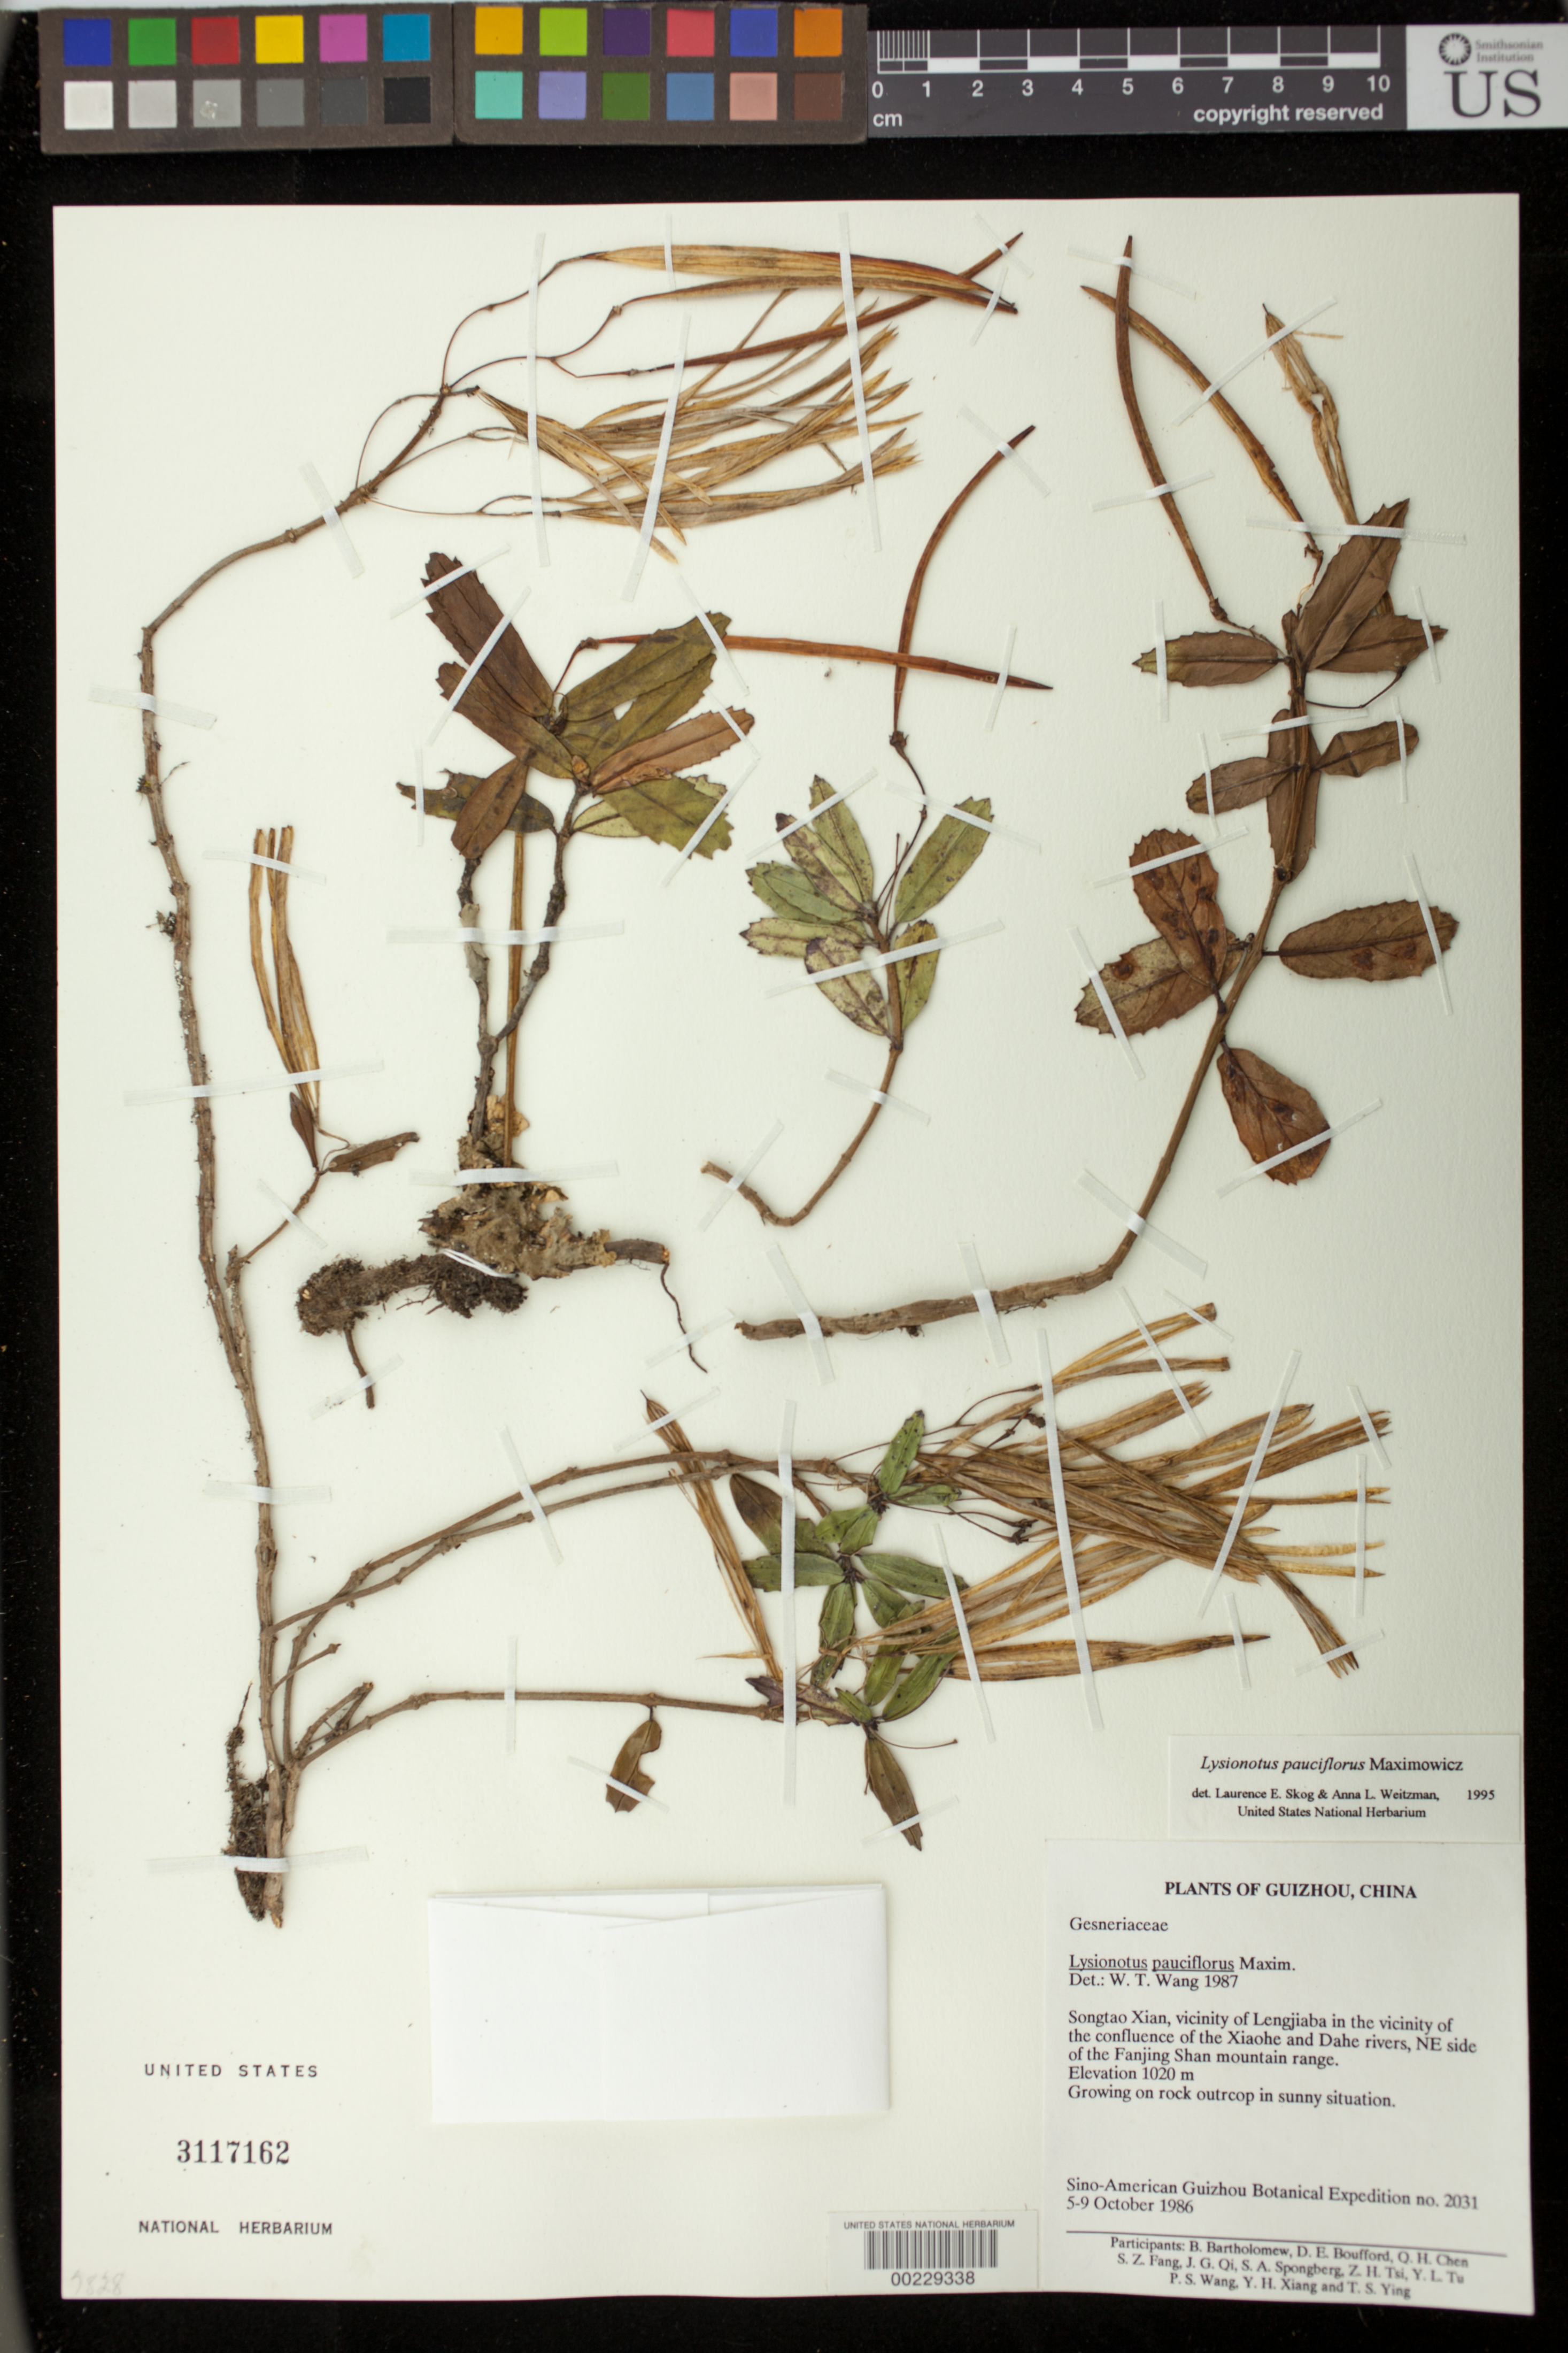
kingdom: Plantae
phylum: Tracheophyta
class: Magnoliopsida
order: Lamiales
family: Gesneriaceae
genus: Lysionotus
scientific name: Lysionotus pauciflorus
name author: Maxim.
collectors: Sino-Amer. Guizhou Bot. Exped.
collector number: S-AGBE 2031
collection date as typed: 05-09 Oct 1986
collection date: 1986-10-05/1986-10-09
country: China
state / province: Guizhou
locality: Songtao xian, vicinity of lengjiaba in vicinity of confluence of xiaohe & dahe rivers, ne side of the fanjing shan mountain rang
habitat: Growing on rock outcrop in sunny situation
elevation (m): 1020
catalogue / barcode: US 3117162